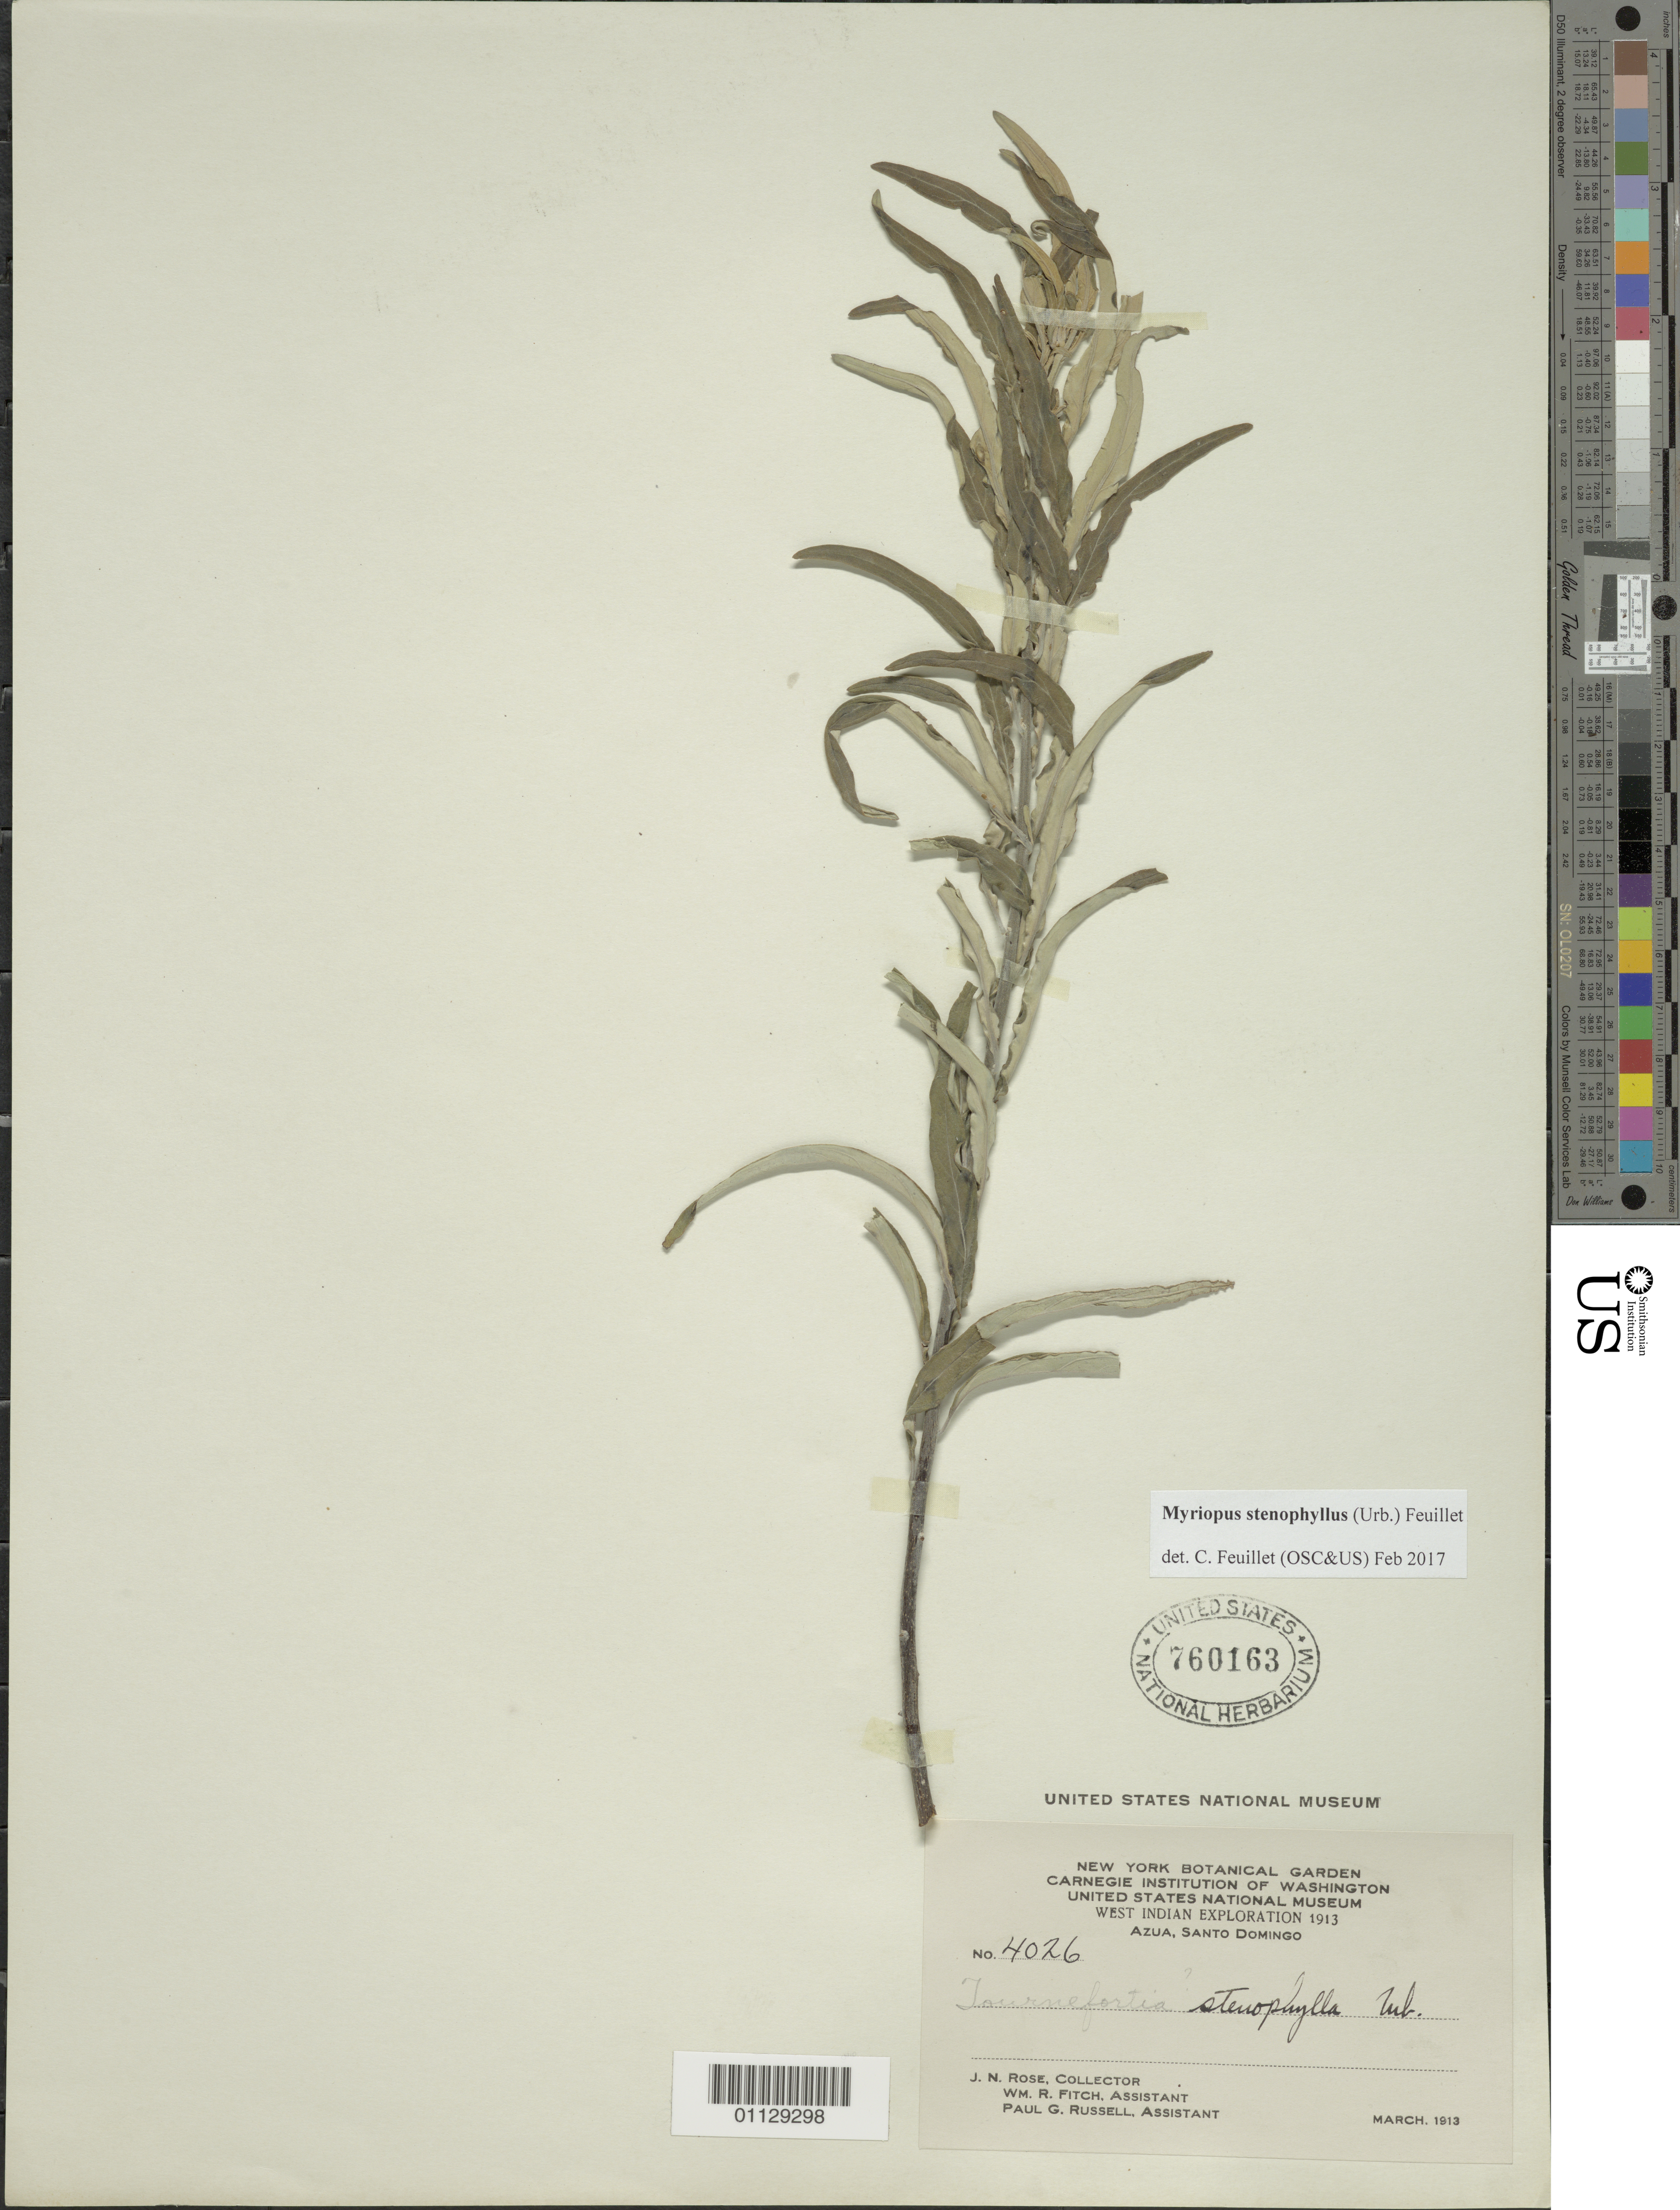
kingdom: Plantae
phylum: Tracheophyta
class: Magnoliopsida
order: Boraginales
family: Heliotropiaceae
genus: Myriopus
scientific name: Myriopus stenophyllus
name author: (Urb.) Feuillet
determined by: Feuillet, C.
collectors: J. N. Rose, W. R. Fitch & P. G. Russell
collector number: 4026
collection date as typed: Mar 1913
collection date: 1913-03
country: Dominican Republic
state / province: Azua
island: Hispaniola I.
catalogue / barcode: US 760163